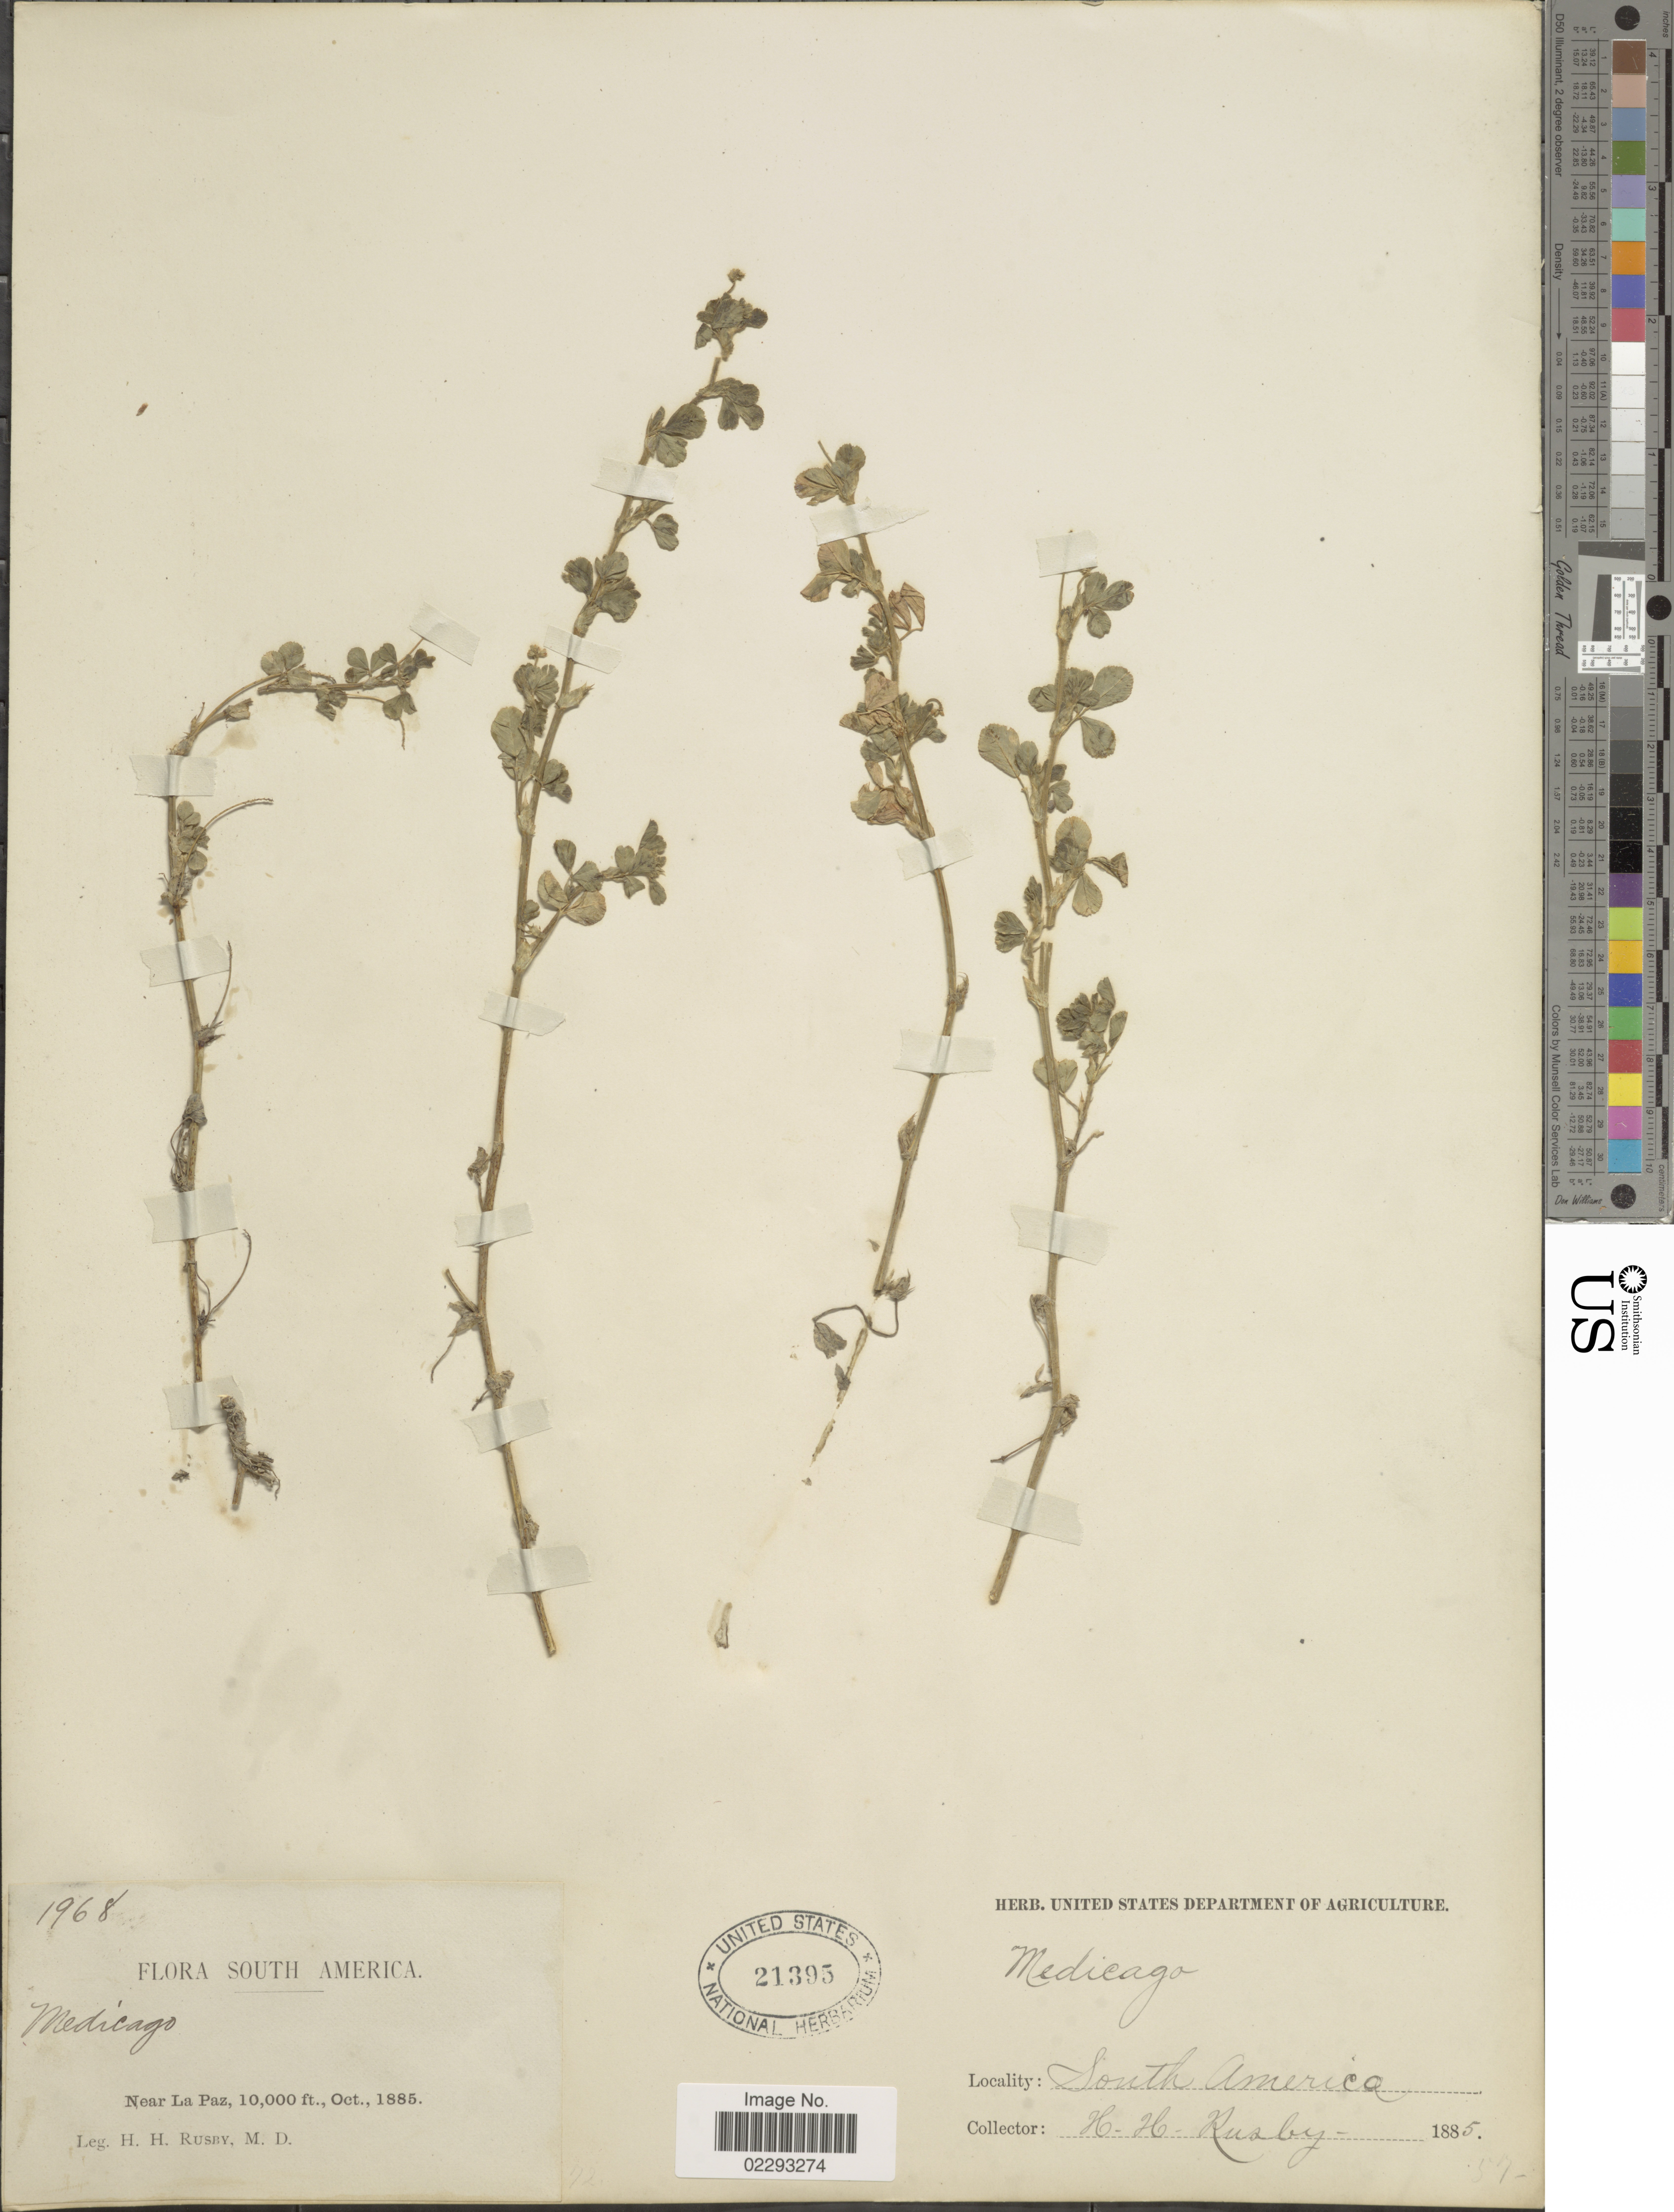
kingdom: Plantae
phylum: Tracheophyta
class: Magnoliopsida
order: Fabales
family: Fabaceae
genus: Medicago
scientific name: Medicago lupulina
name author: L.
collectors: H. H. Rusby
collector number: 1968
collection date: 1885-10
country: Bolivia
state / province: La Paz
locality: Near La Paz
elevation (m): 3048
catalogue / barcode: US 21395